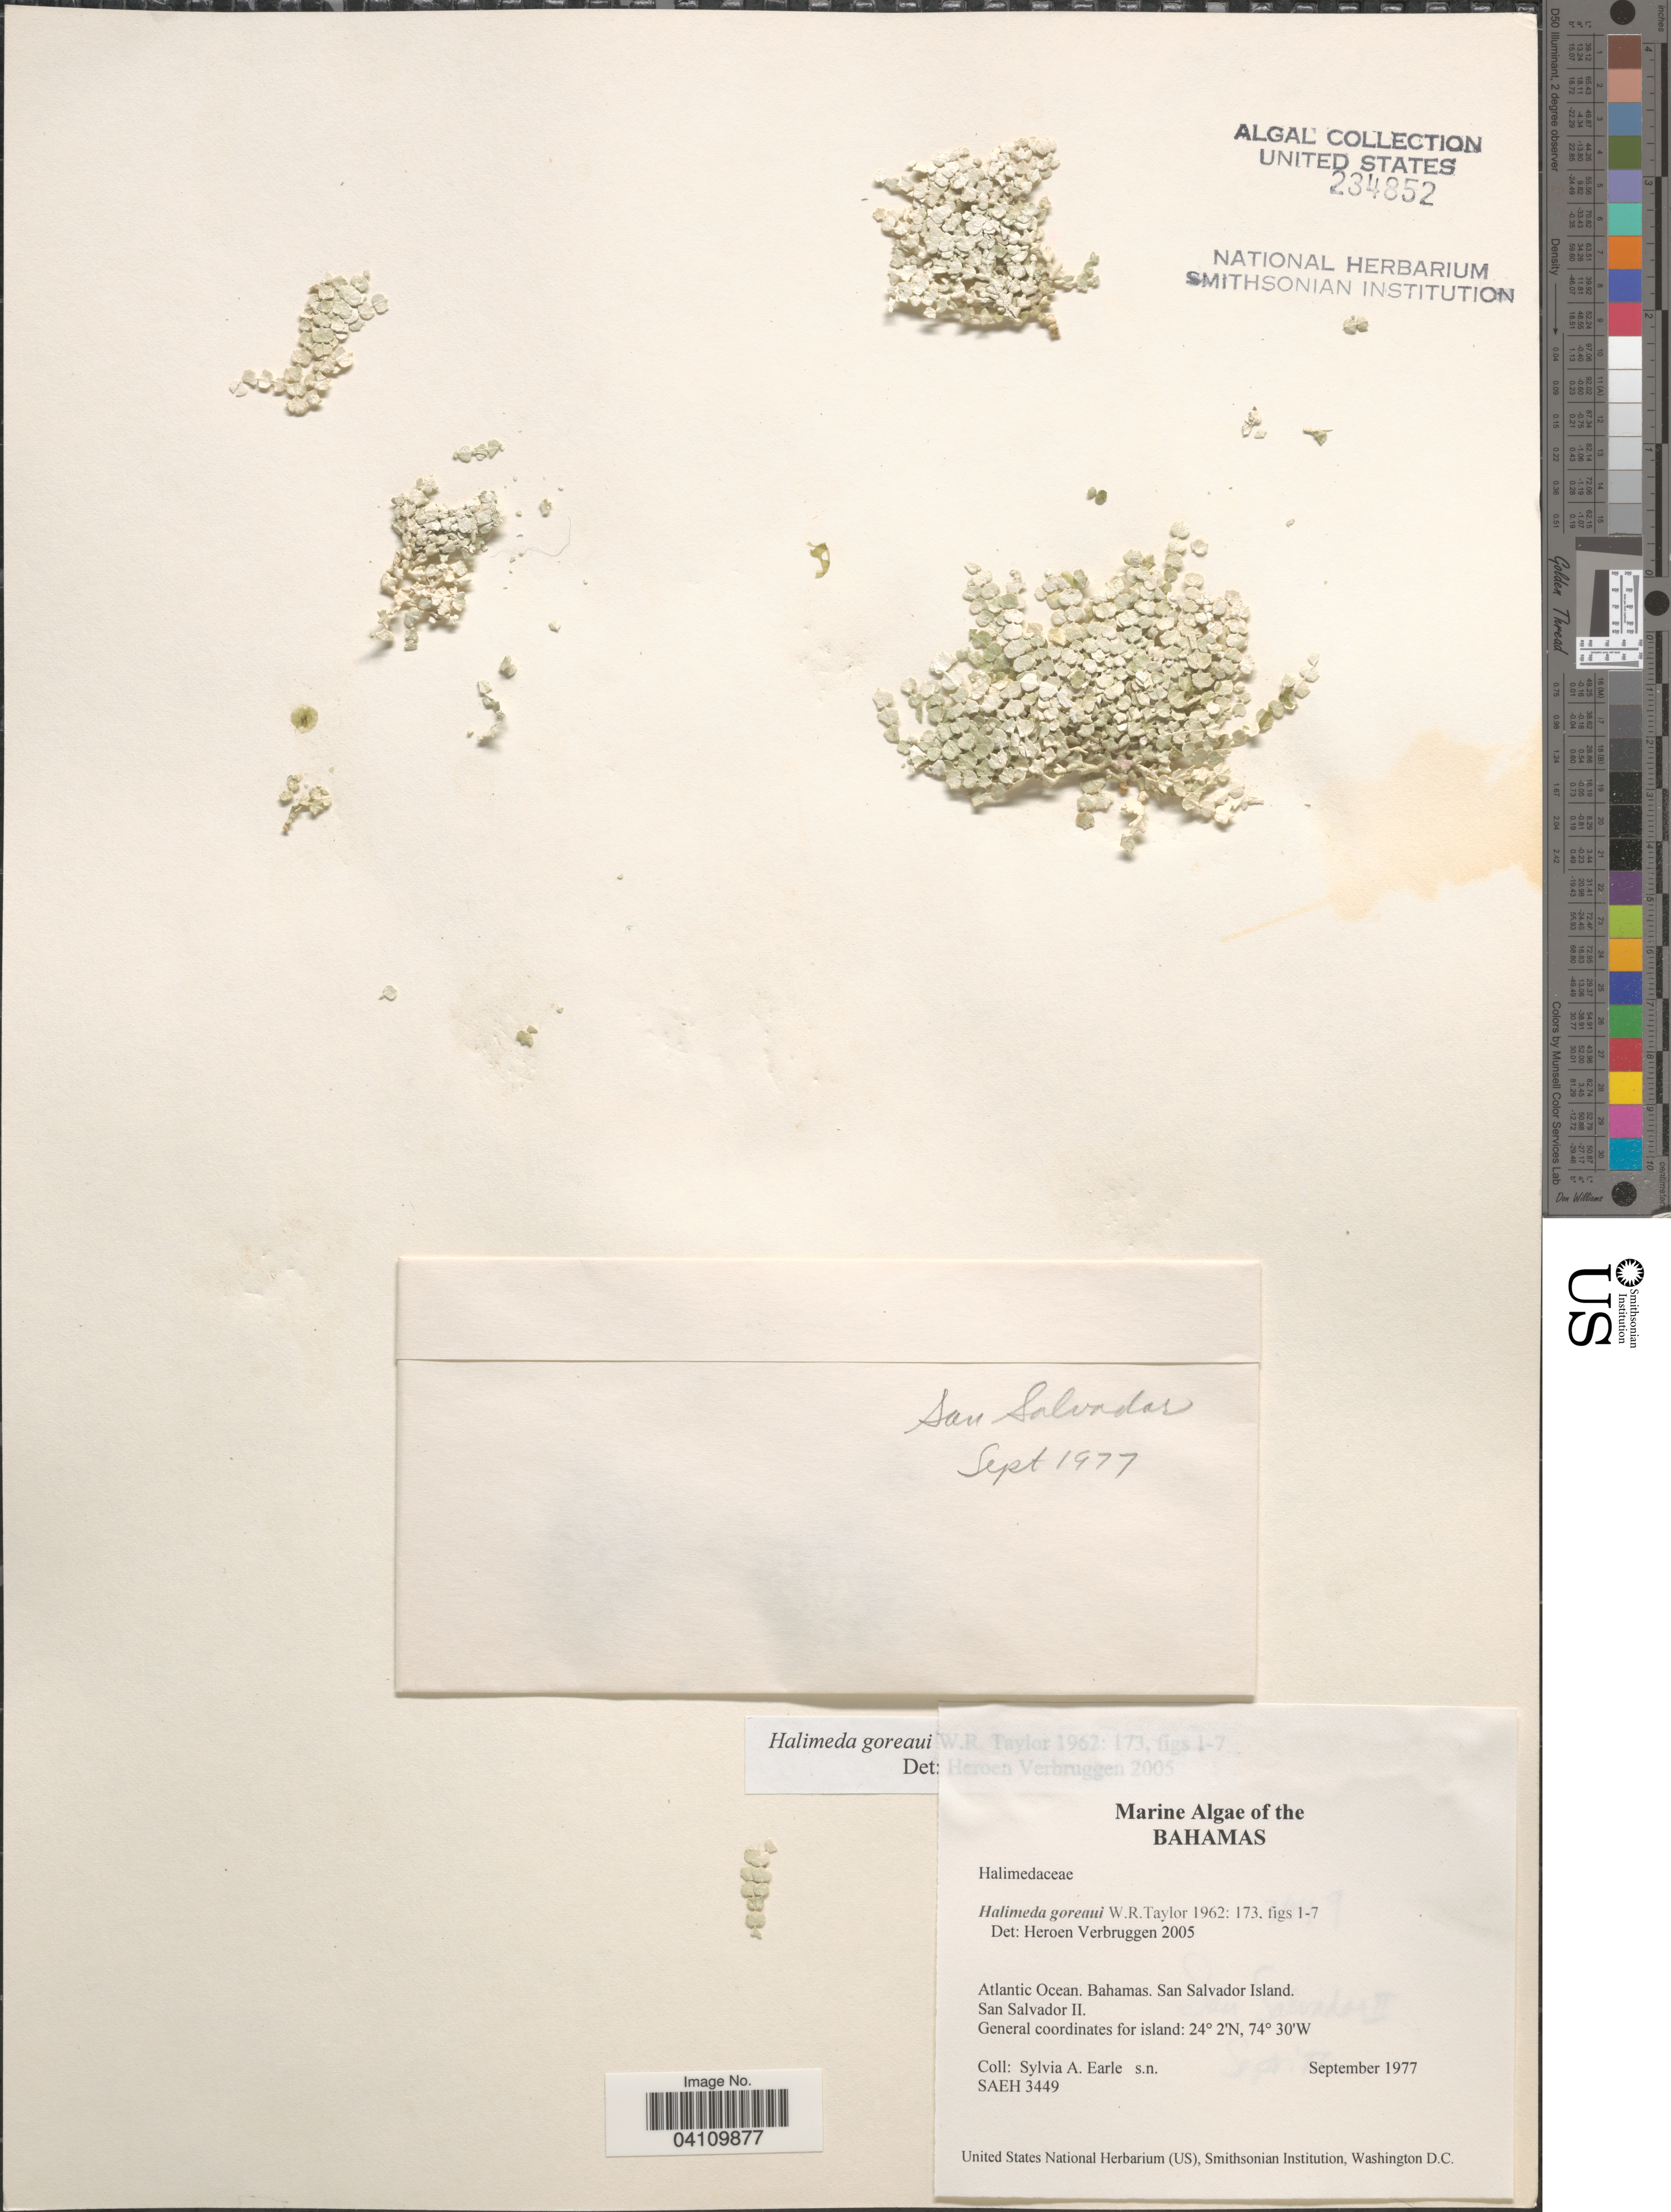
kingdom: Plantae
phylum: Chlorophyta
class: Ulvophyceae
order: Bryopsidales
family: Halimedaceae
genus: Halimeda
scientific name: Halimeda goreaui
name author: W.R. Taylor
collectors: S. A. Earle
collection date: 1977-09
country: Bahamas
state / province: San Salvador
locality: Atlantic Ocean. San Salvador Island. San Salvador II.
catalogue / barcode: US 234852